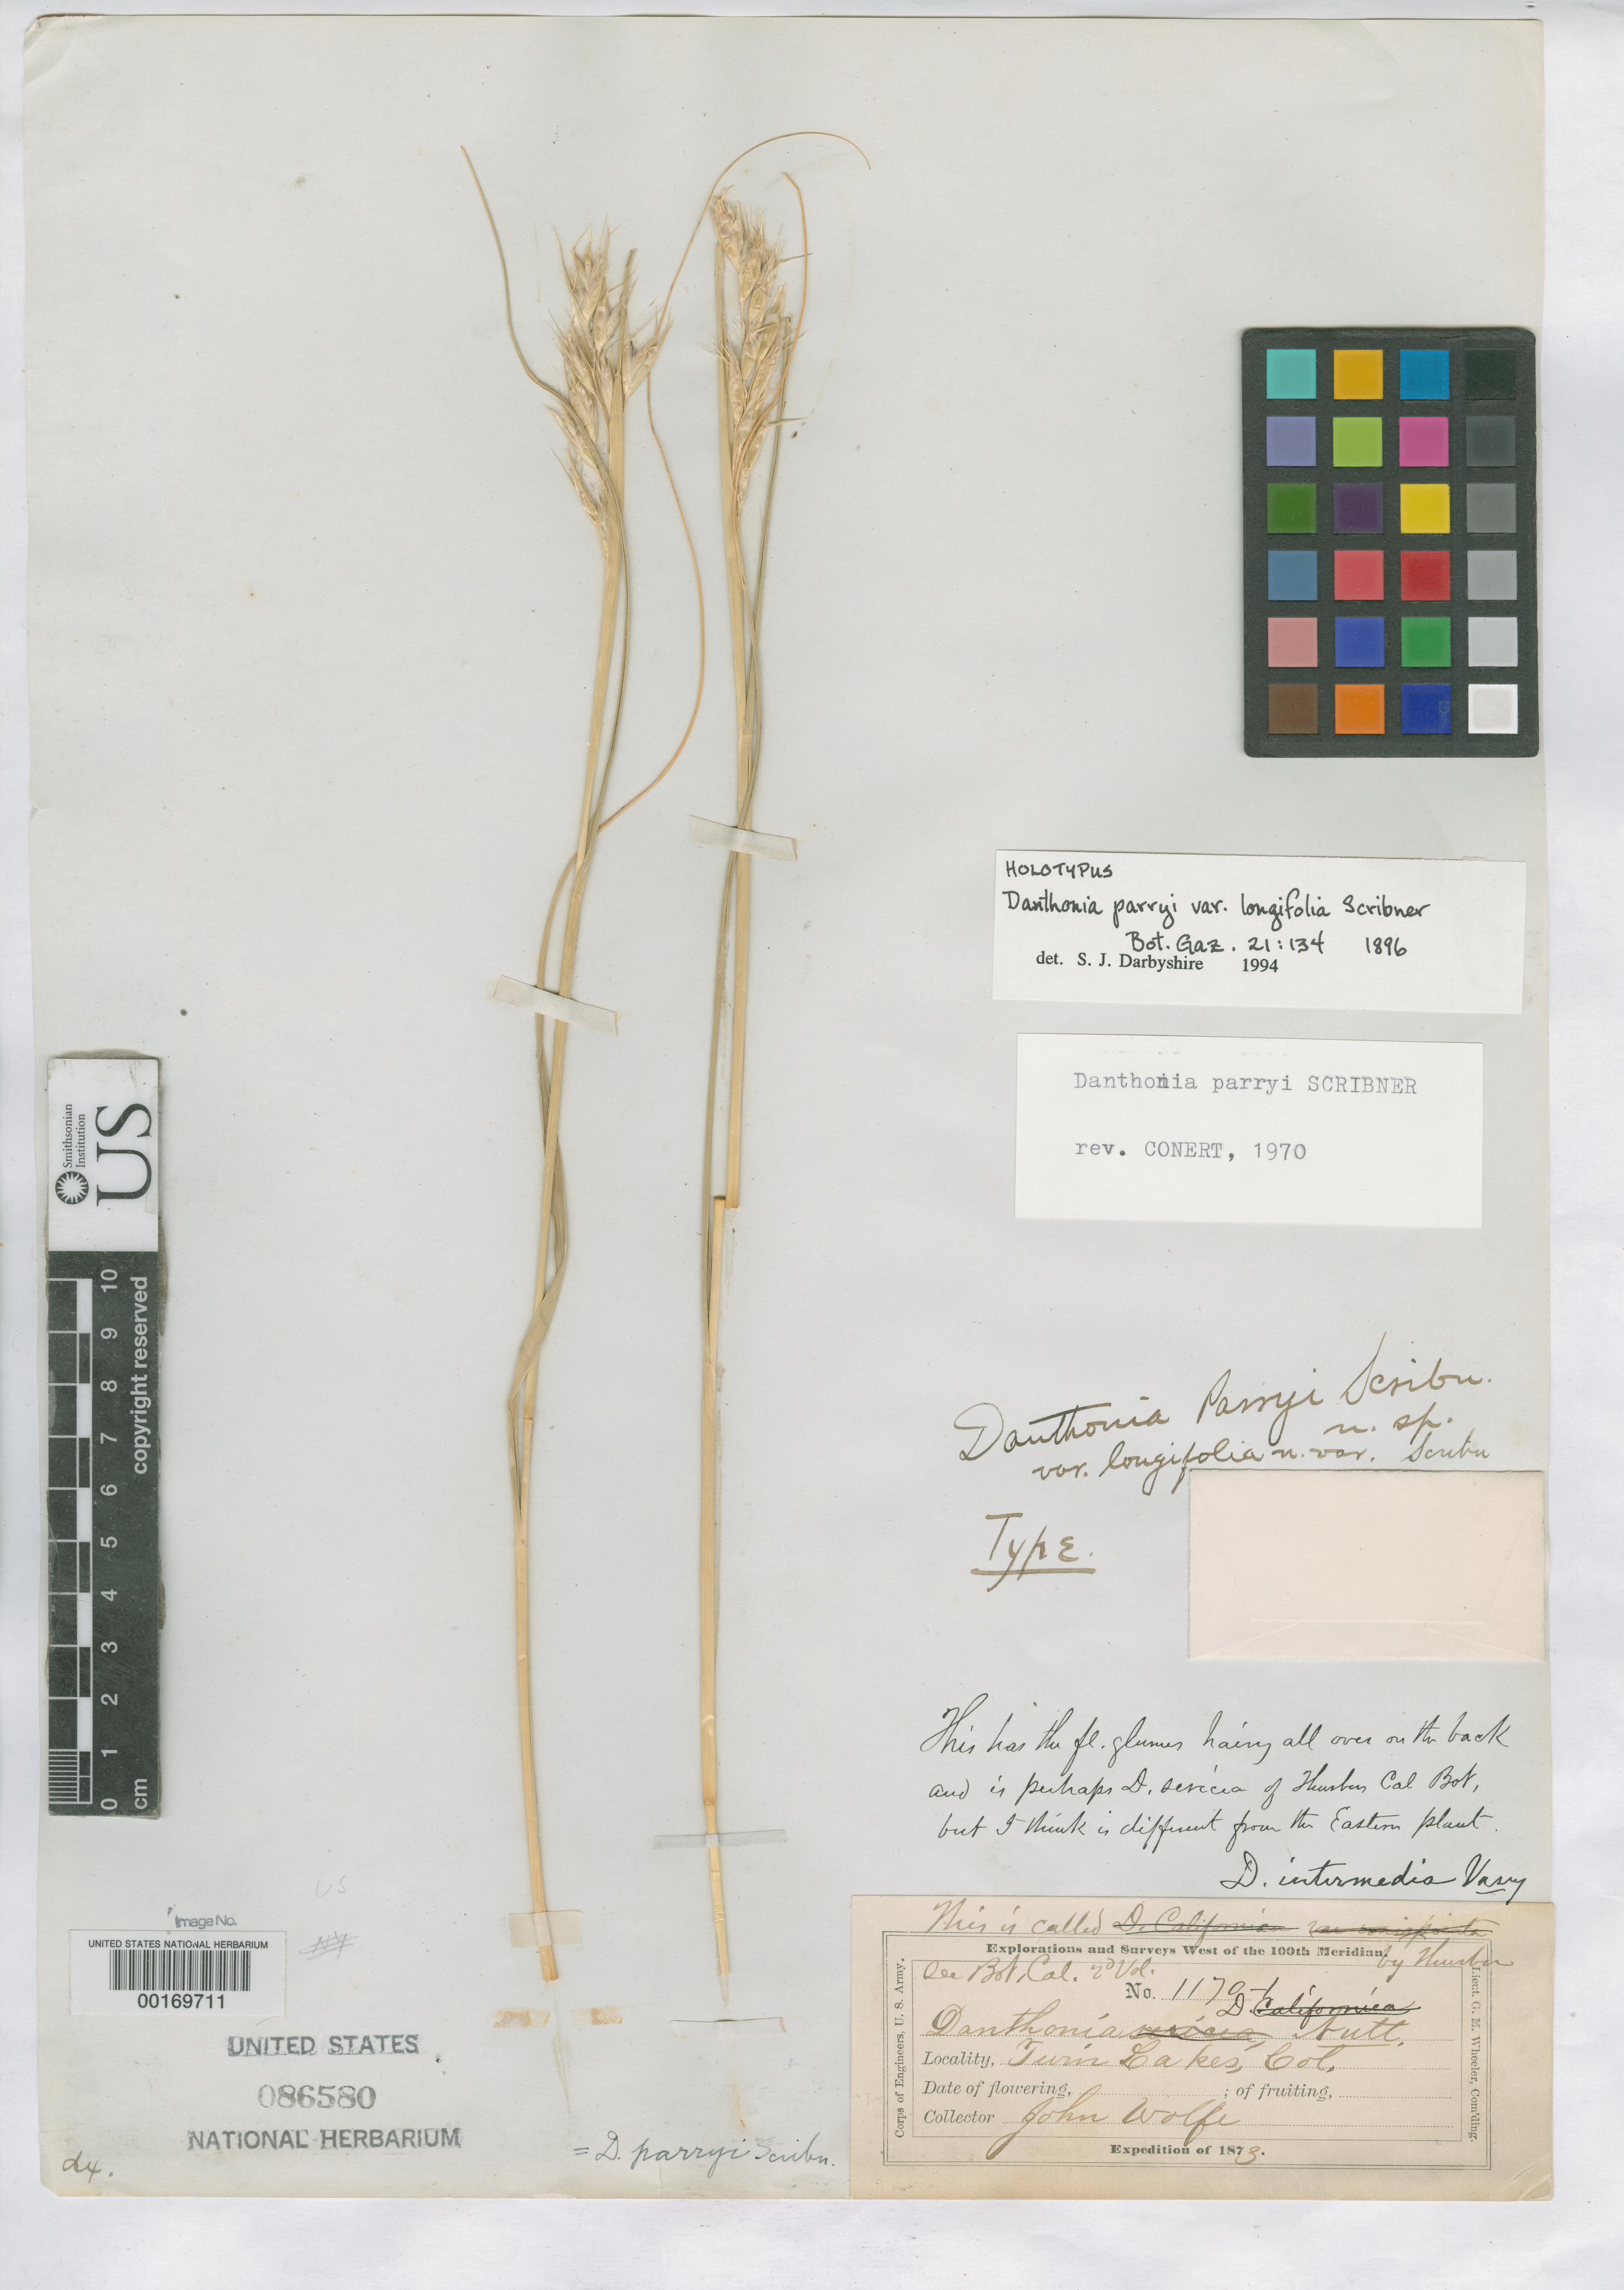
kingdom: Plantae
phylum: Tracheophyta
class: Liliopsida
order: Poales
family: Poaceae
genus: Danthonia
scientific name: Danthonia parryi var. longifolia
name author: Scribn.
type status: Holotype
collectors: J. Wolfe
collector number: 1170-1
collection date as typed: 1873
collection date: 1873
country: United States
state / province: Colorado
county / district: Lake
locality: Twin Lakes.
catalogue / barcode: US 86580